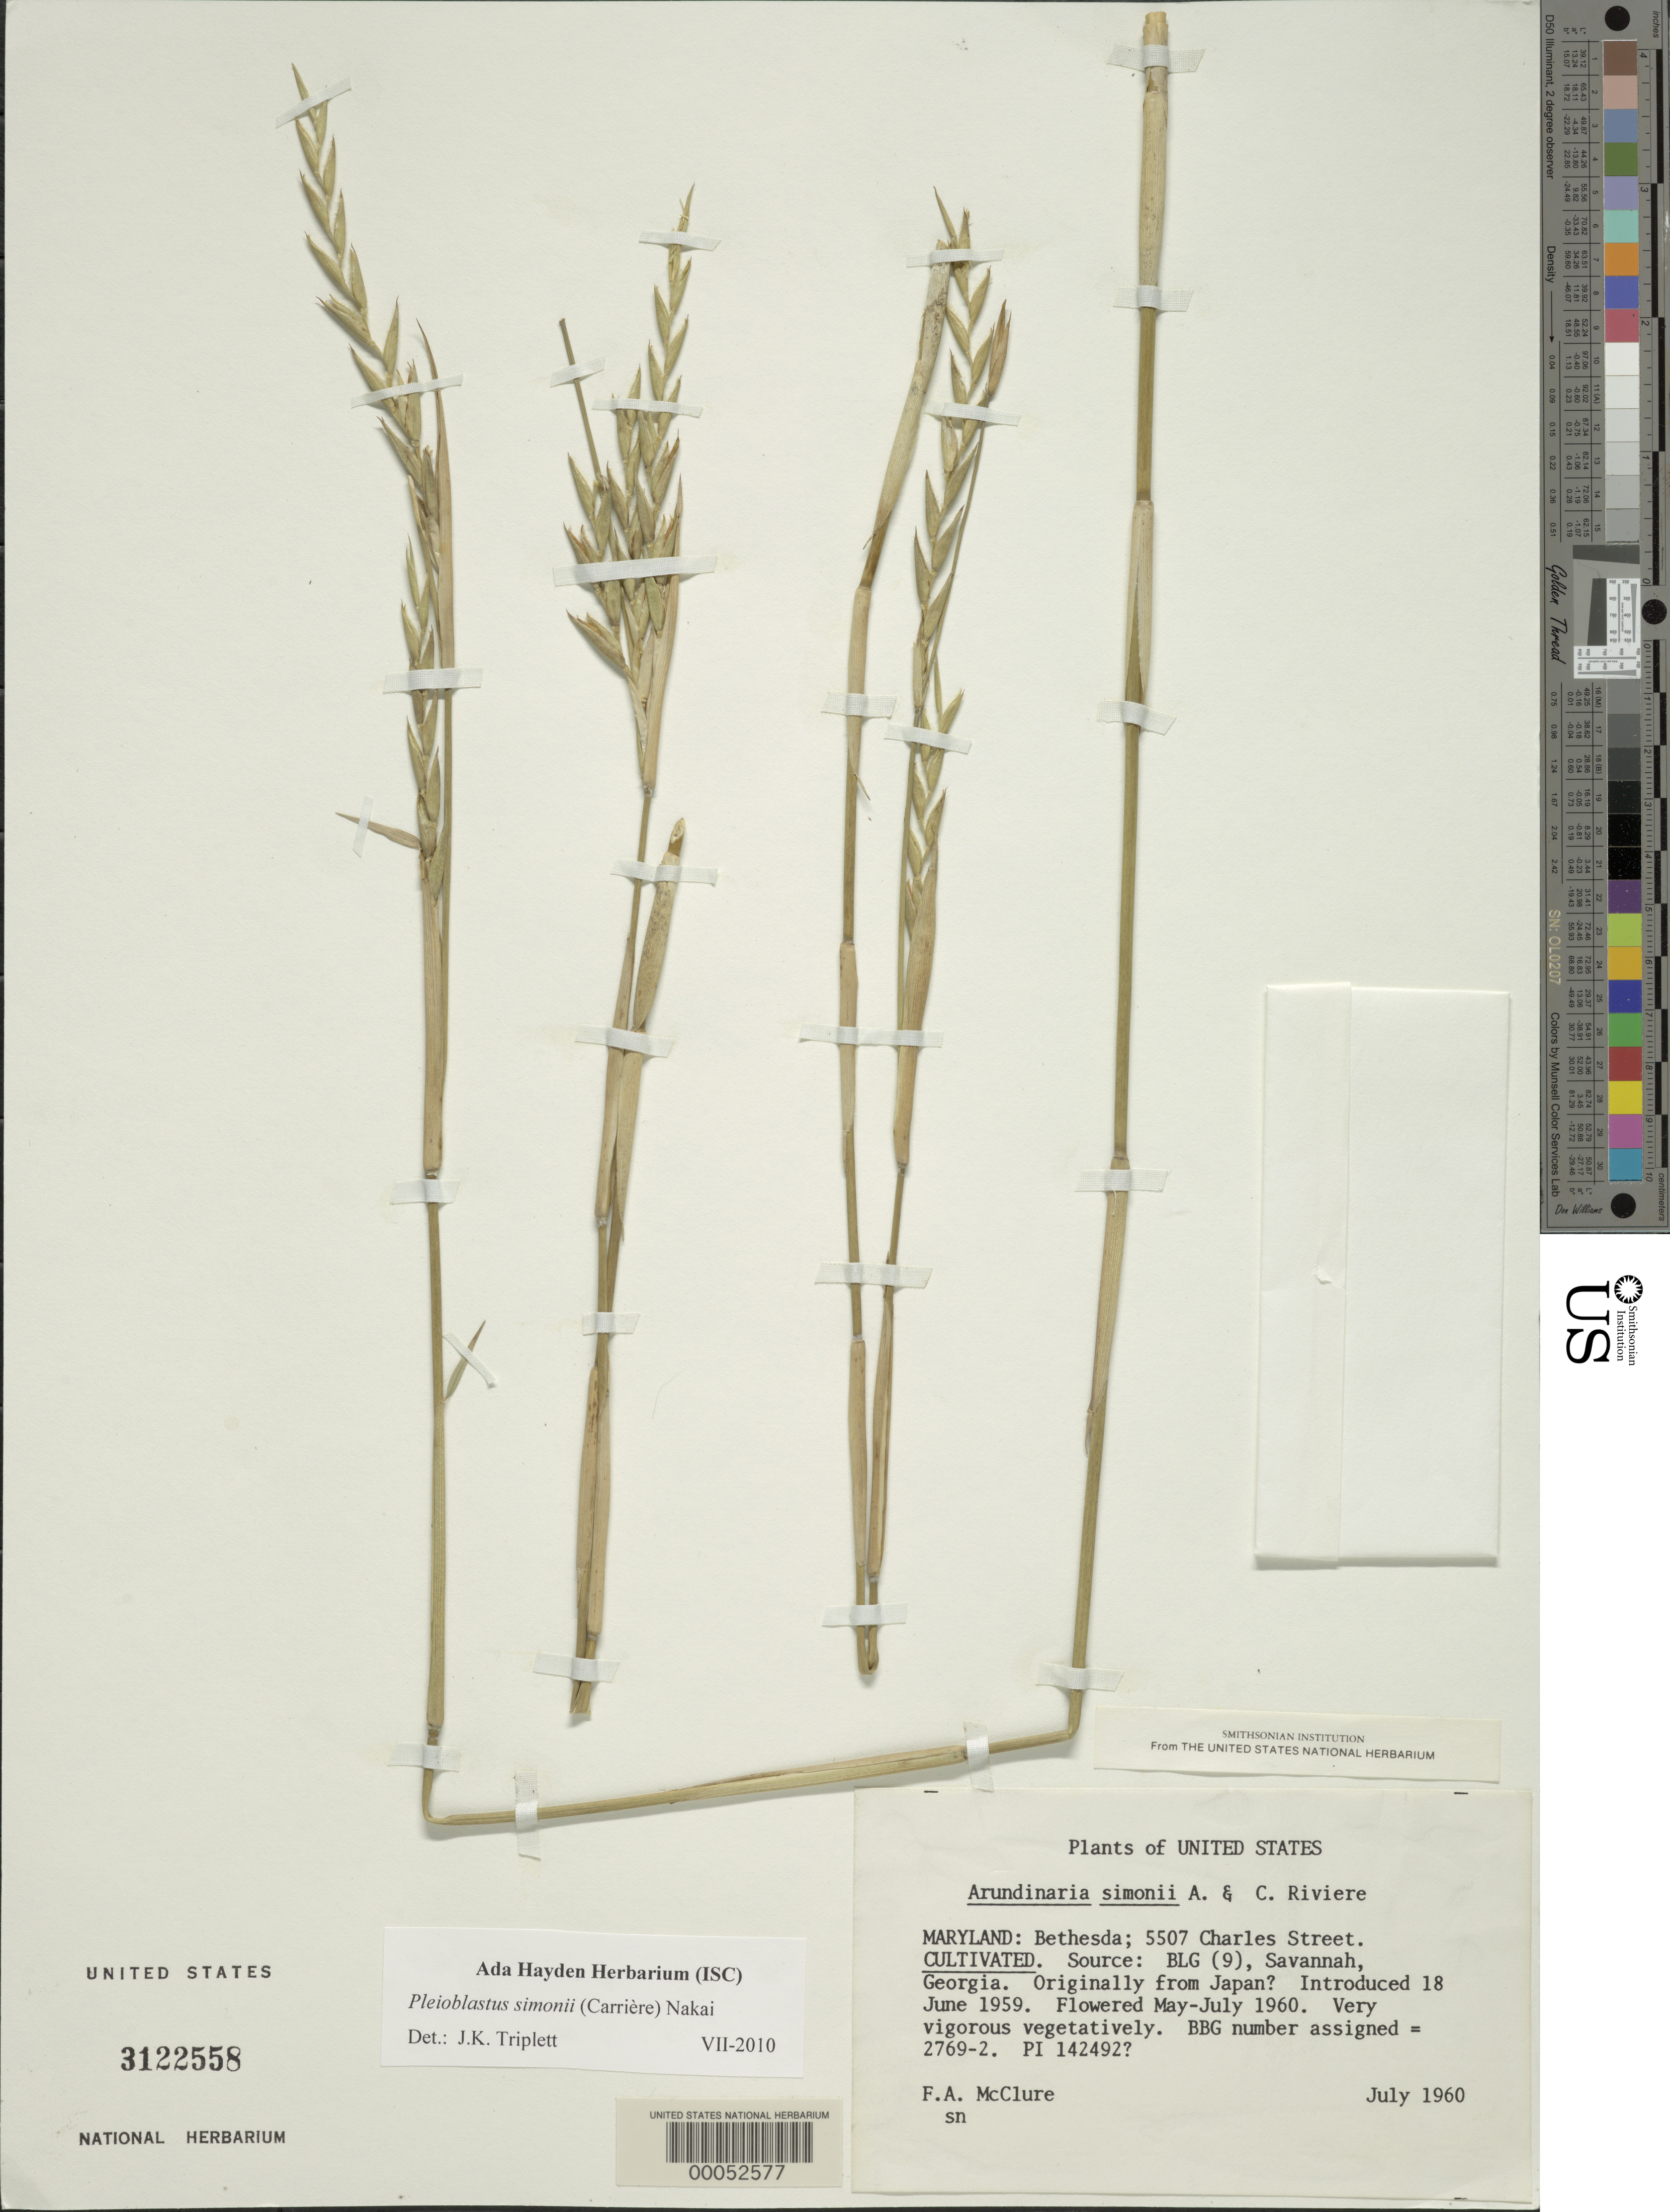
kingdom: Plantae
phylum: Tracheophyta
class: Liliopsida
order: Poales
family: Poaceae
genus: Pleioblastus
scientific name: Pleioblastus simonii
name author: (Carrière) Nakai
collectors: F. A. McClure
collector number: BBG 2769-2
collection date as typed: Jul 1960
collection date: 1960-07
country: United States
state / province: Maryland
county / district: Montgomery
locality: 5507 Charles Street, Bethesda (McClure's garden)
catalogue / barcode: US 3122558